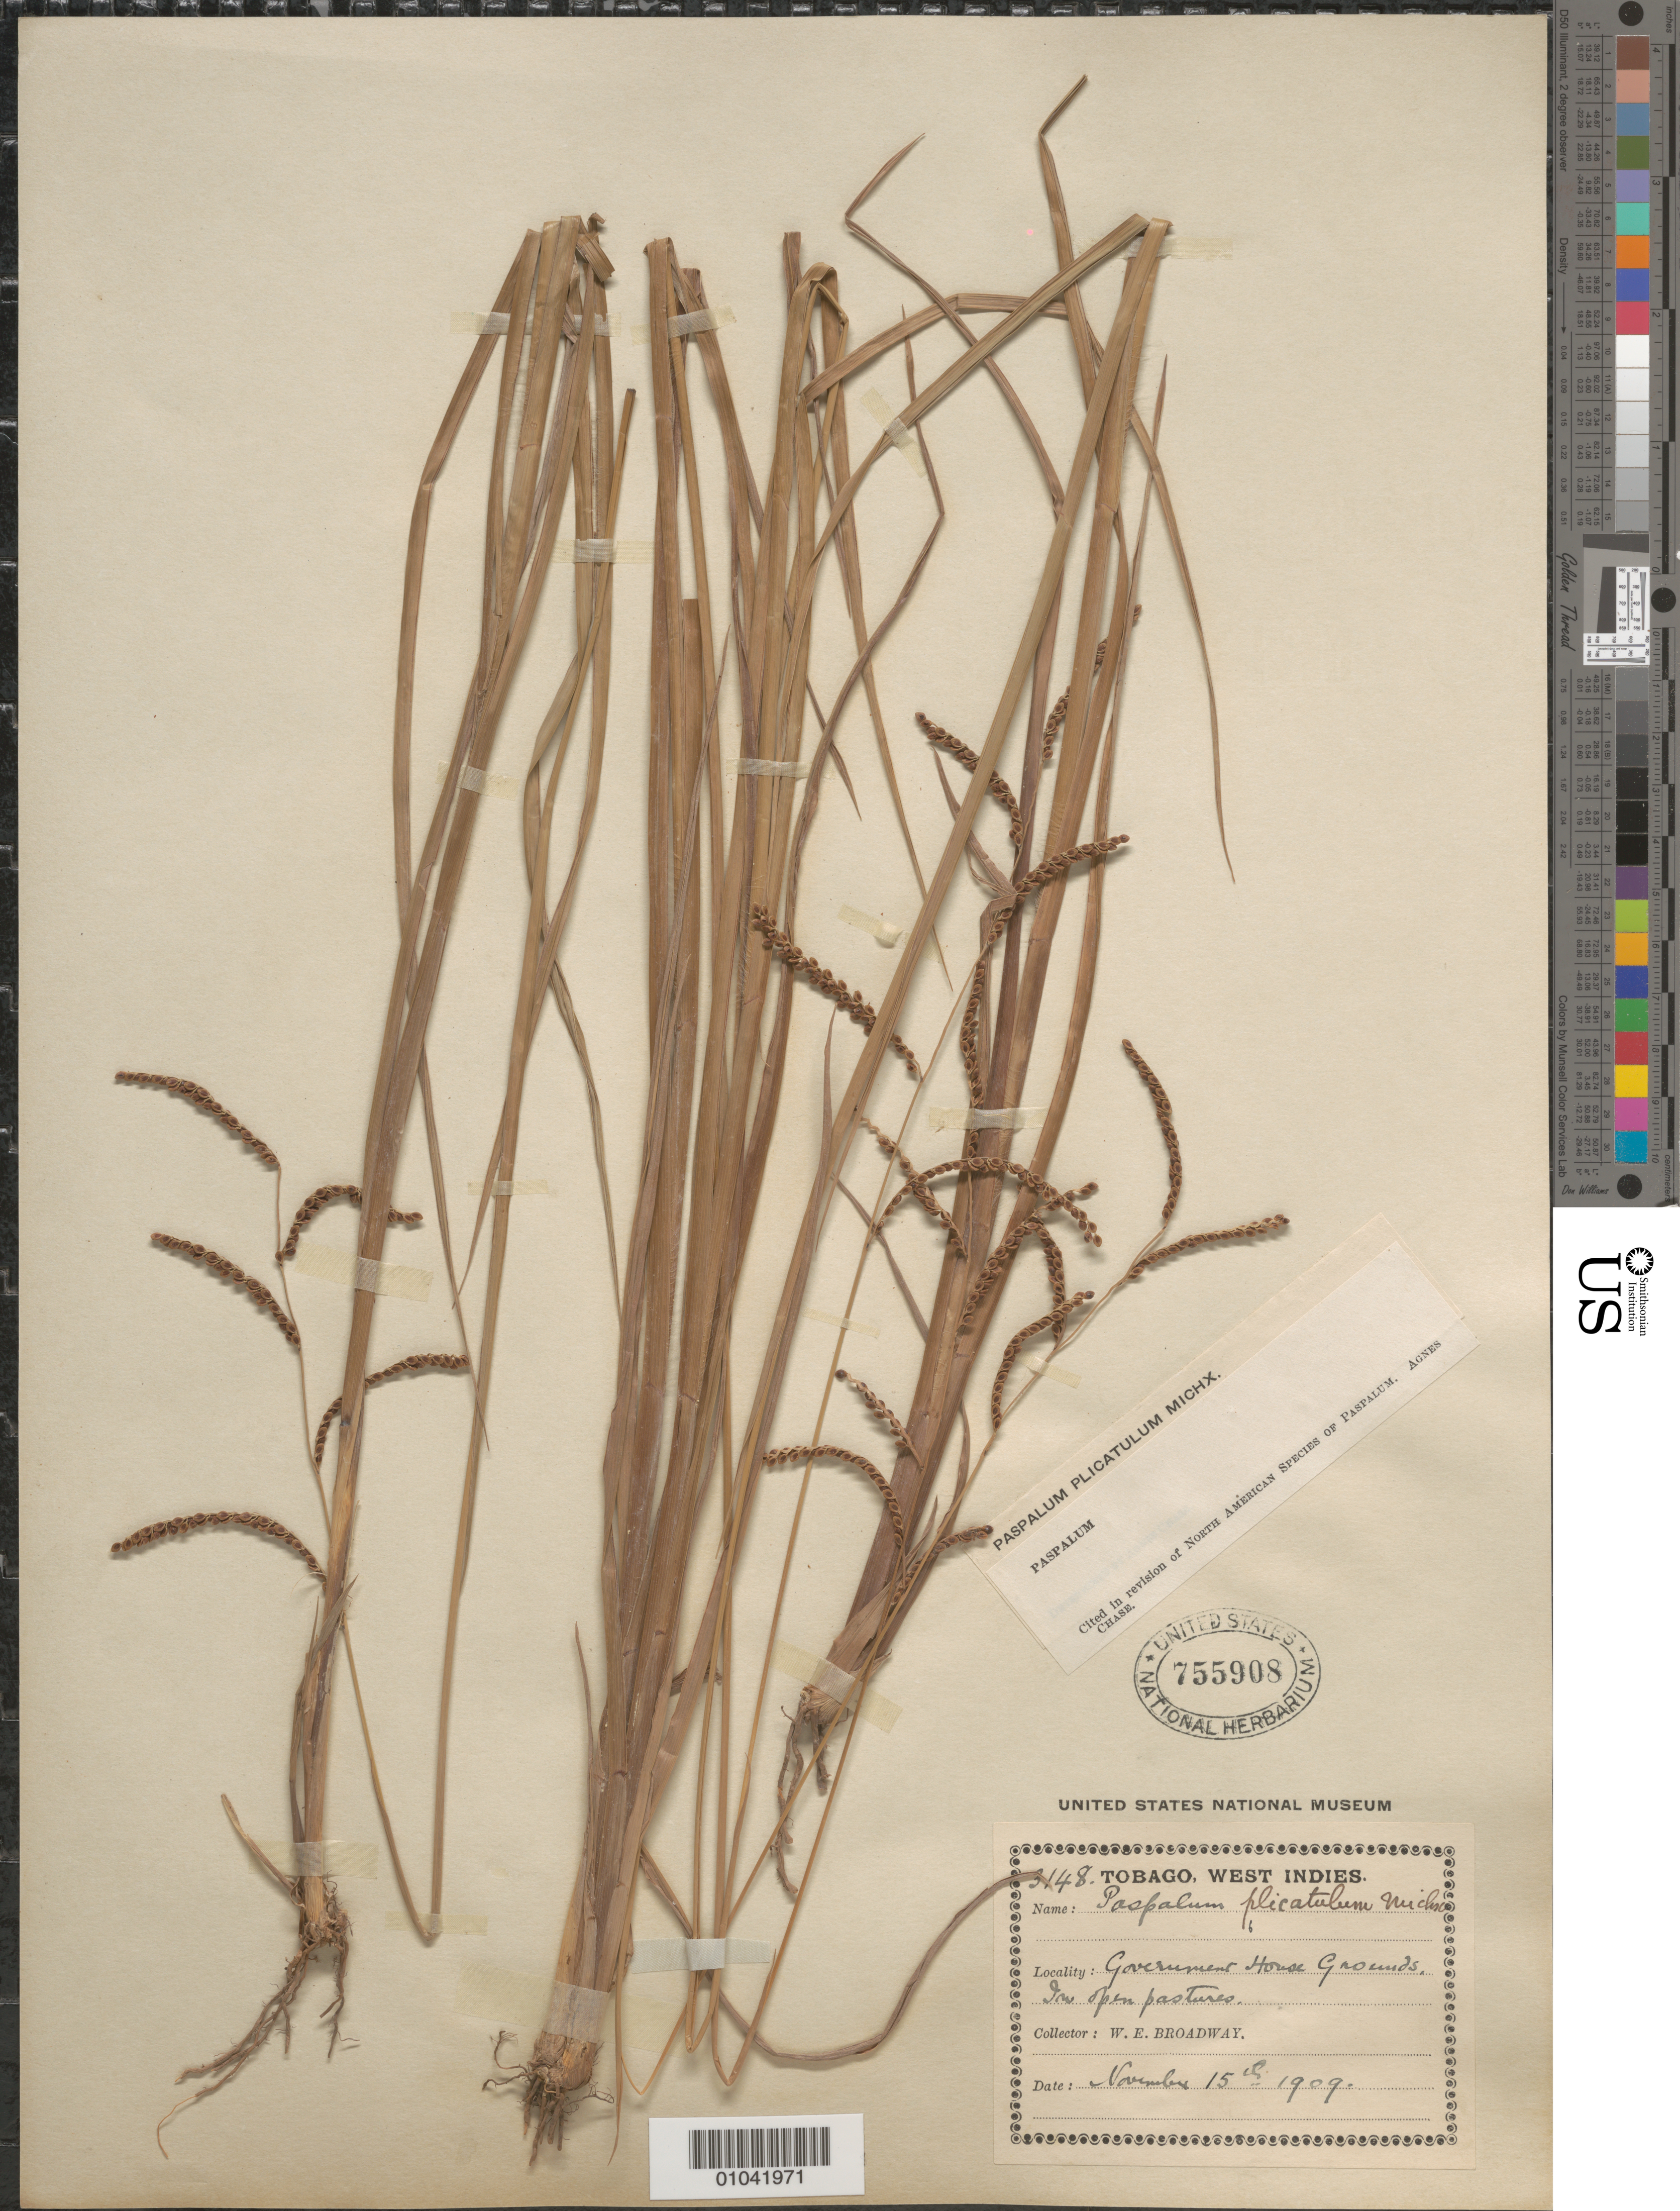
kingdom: Plantae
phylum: Tracheophyta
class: Liliopsida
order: Poales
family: Poaceae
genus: Paspalum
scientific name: Paspalum plicatulum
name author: Michx.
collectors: W. E. Broadway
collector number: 3148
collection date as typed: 15 Nov 1909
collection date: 1909-11-15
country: Trinidad and Tobago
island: Tobago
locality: Government House Grounds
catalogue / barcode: US 755908